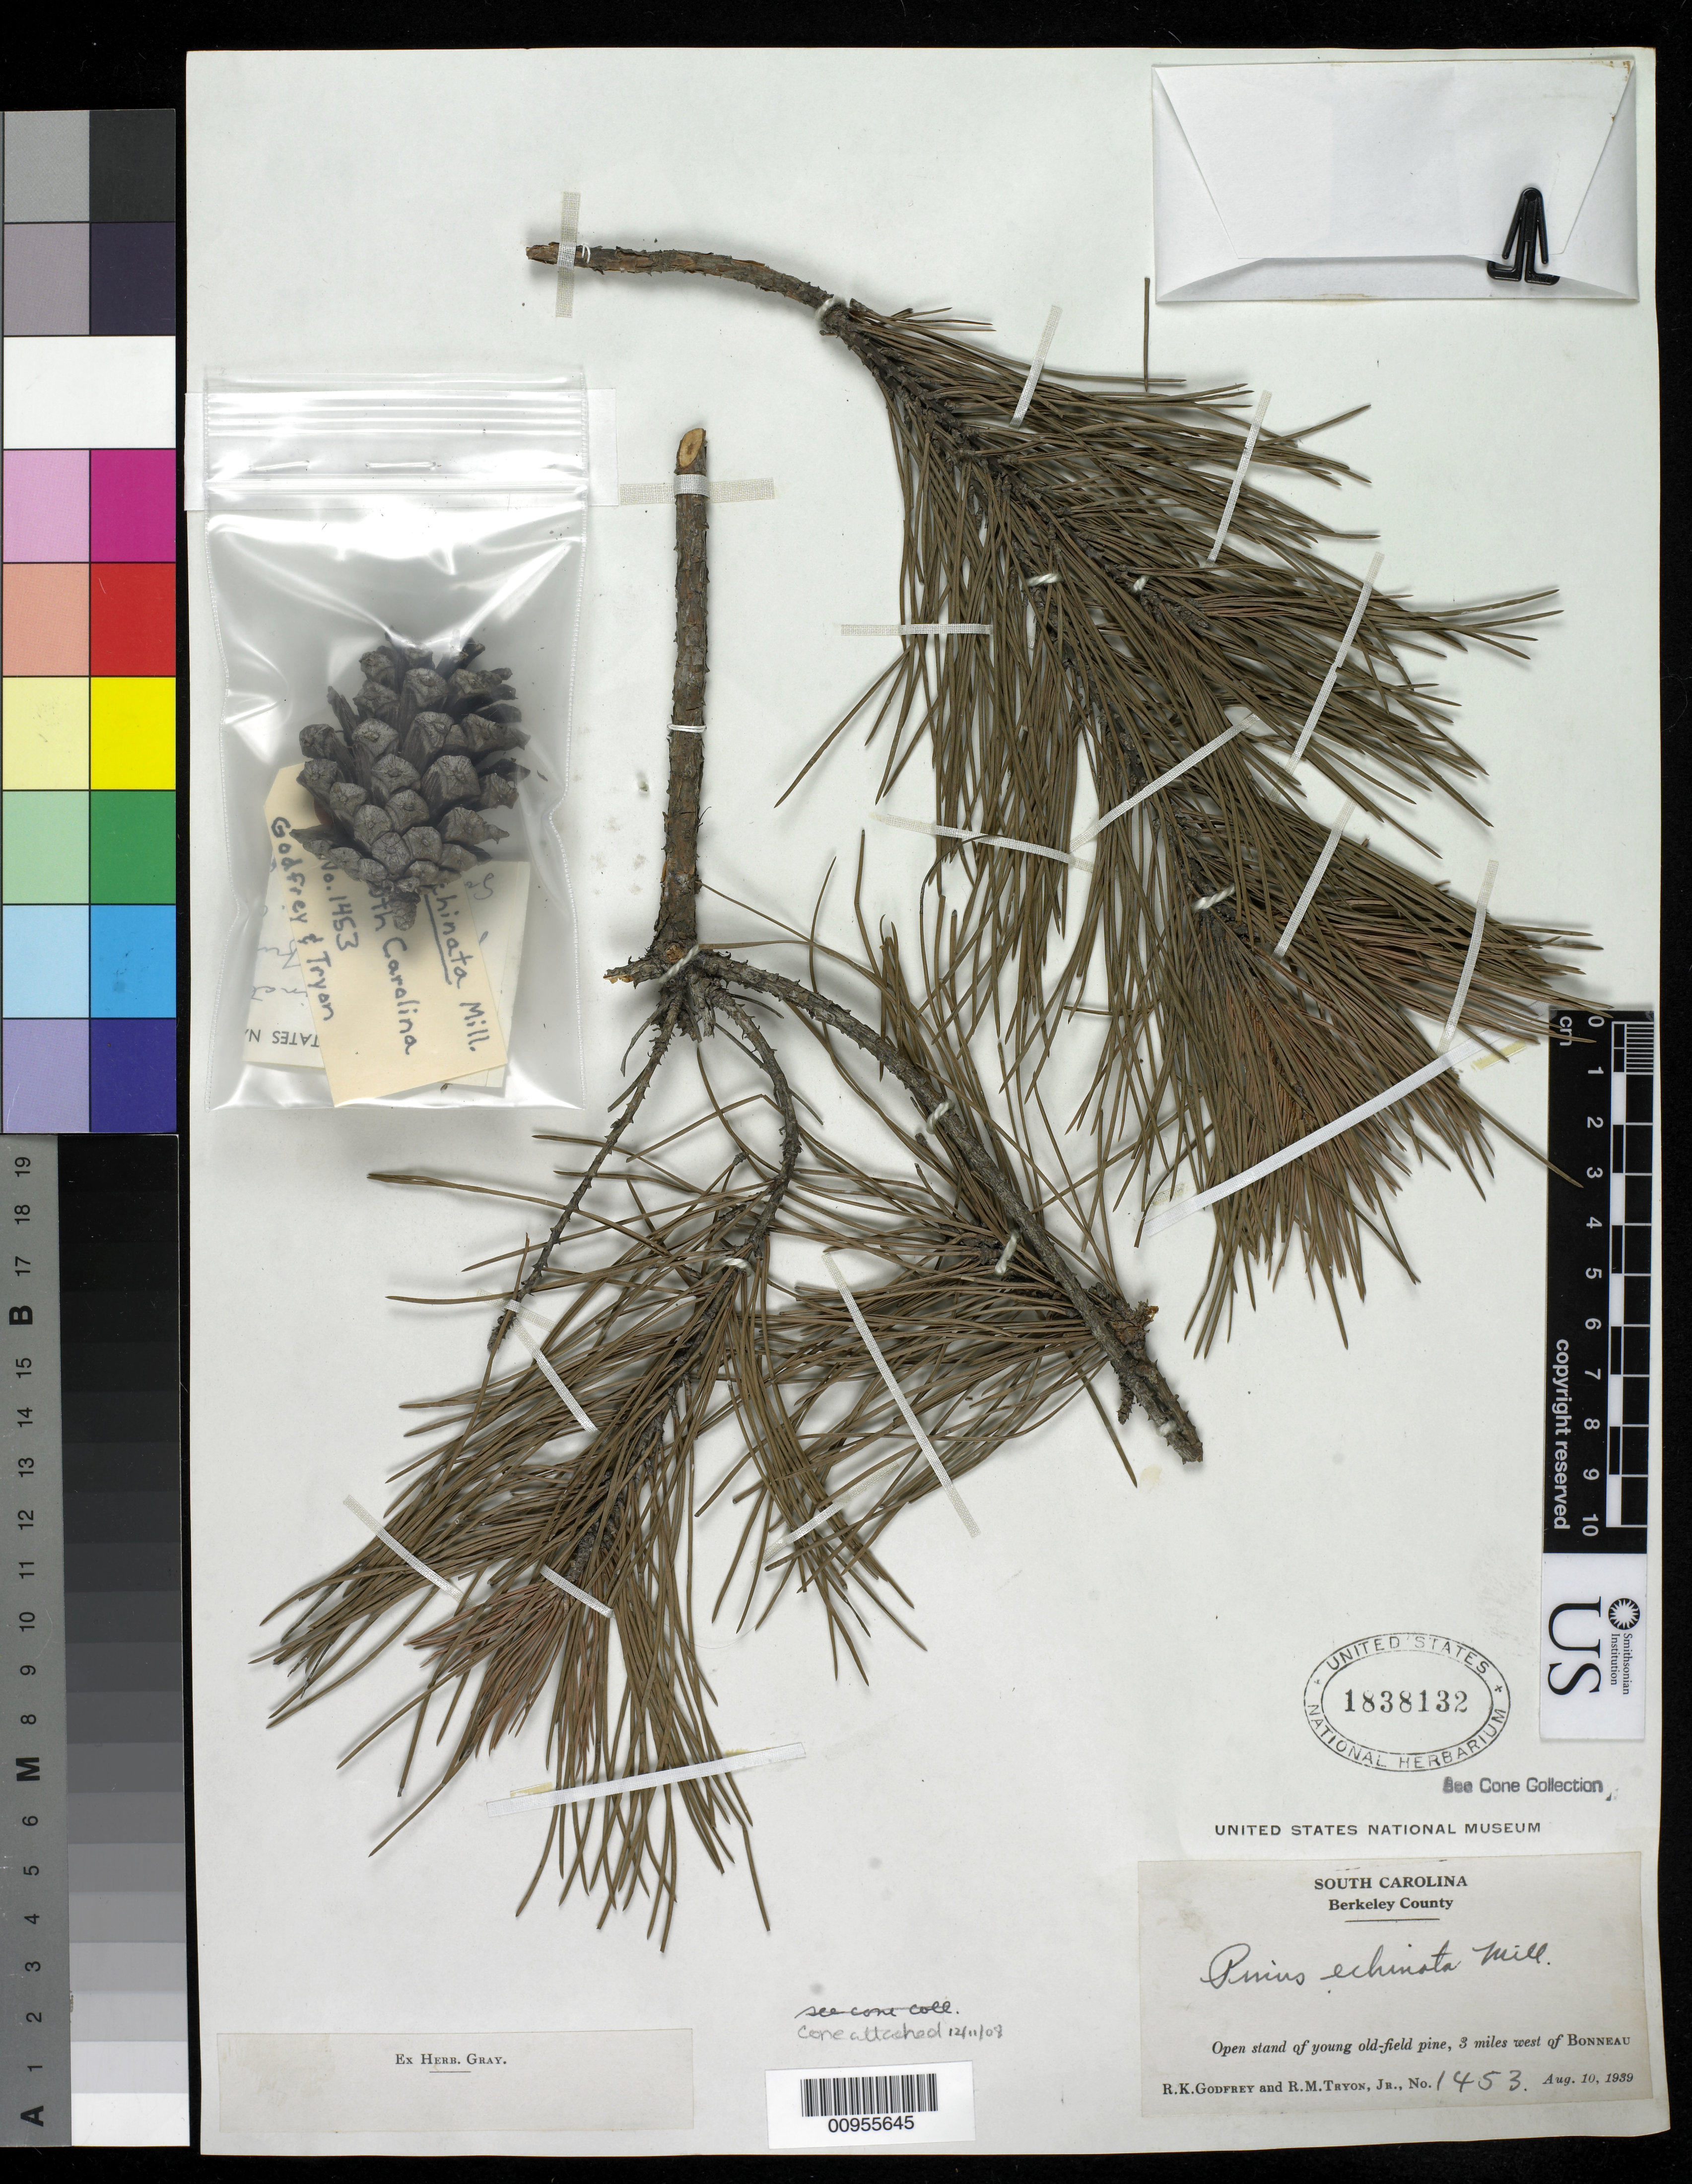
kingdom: Plantae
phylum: Tracheophyta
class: Pinopsida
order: Pinales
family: Pinaceae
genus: Pinus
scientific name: Pinus squarrosa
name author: Walter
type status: Isoneotype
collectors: R. K. Godfrey & R. M. Tryon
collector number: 1453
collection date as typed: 10 Aug 1939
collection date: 1939-08-10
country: United States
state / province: South Carolina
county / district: Berkeley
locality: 3 miles west of Bonneau.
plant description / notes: Currently accepted name as cited by D.B. Ward, 2008.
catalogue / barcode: US 1838132